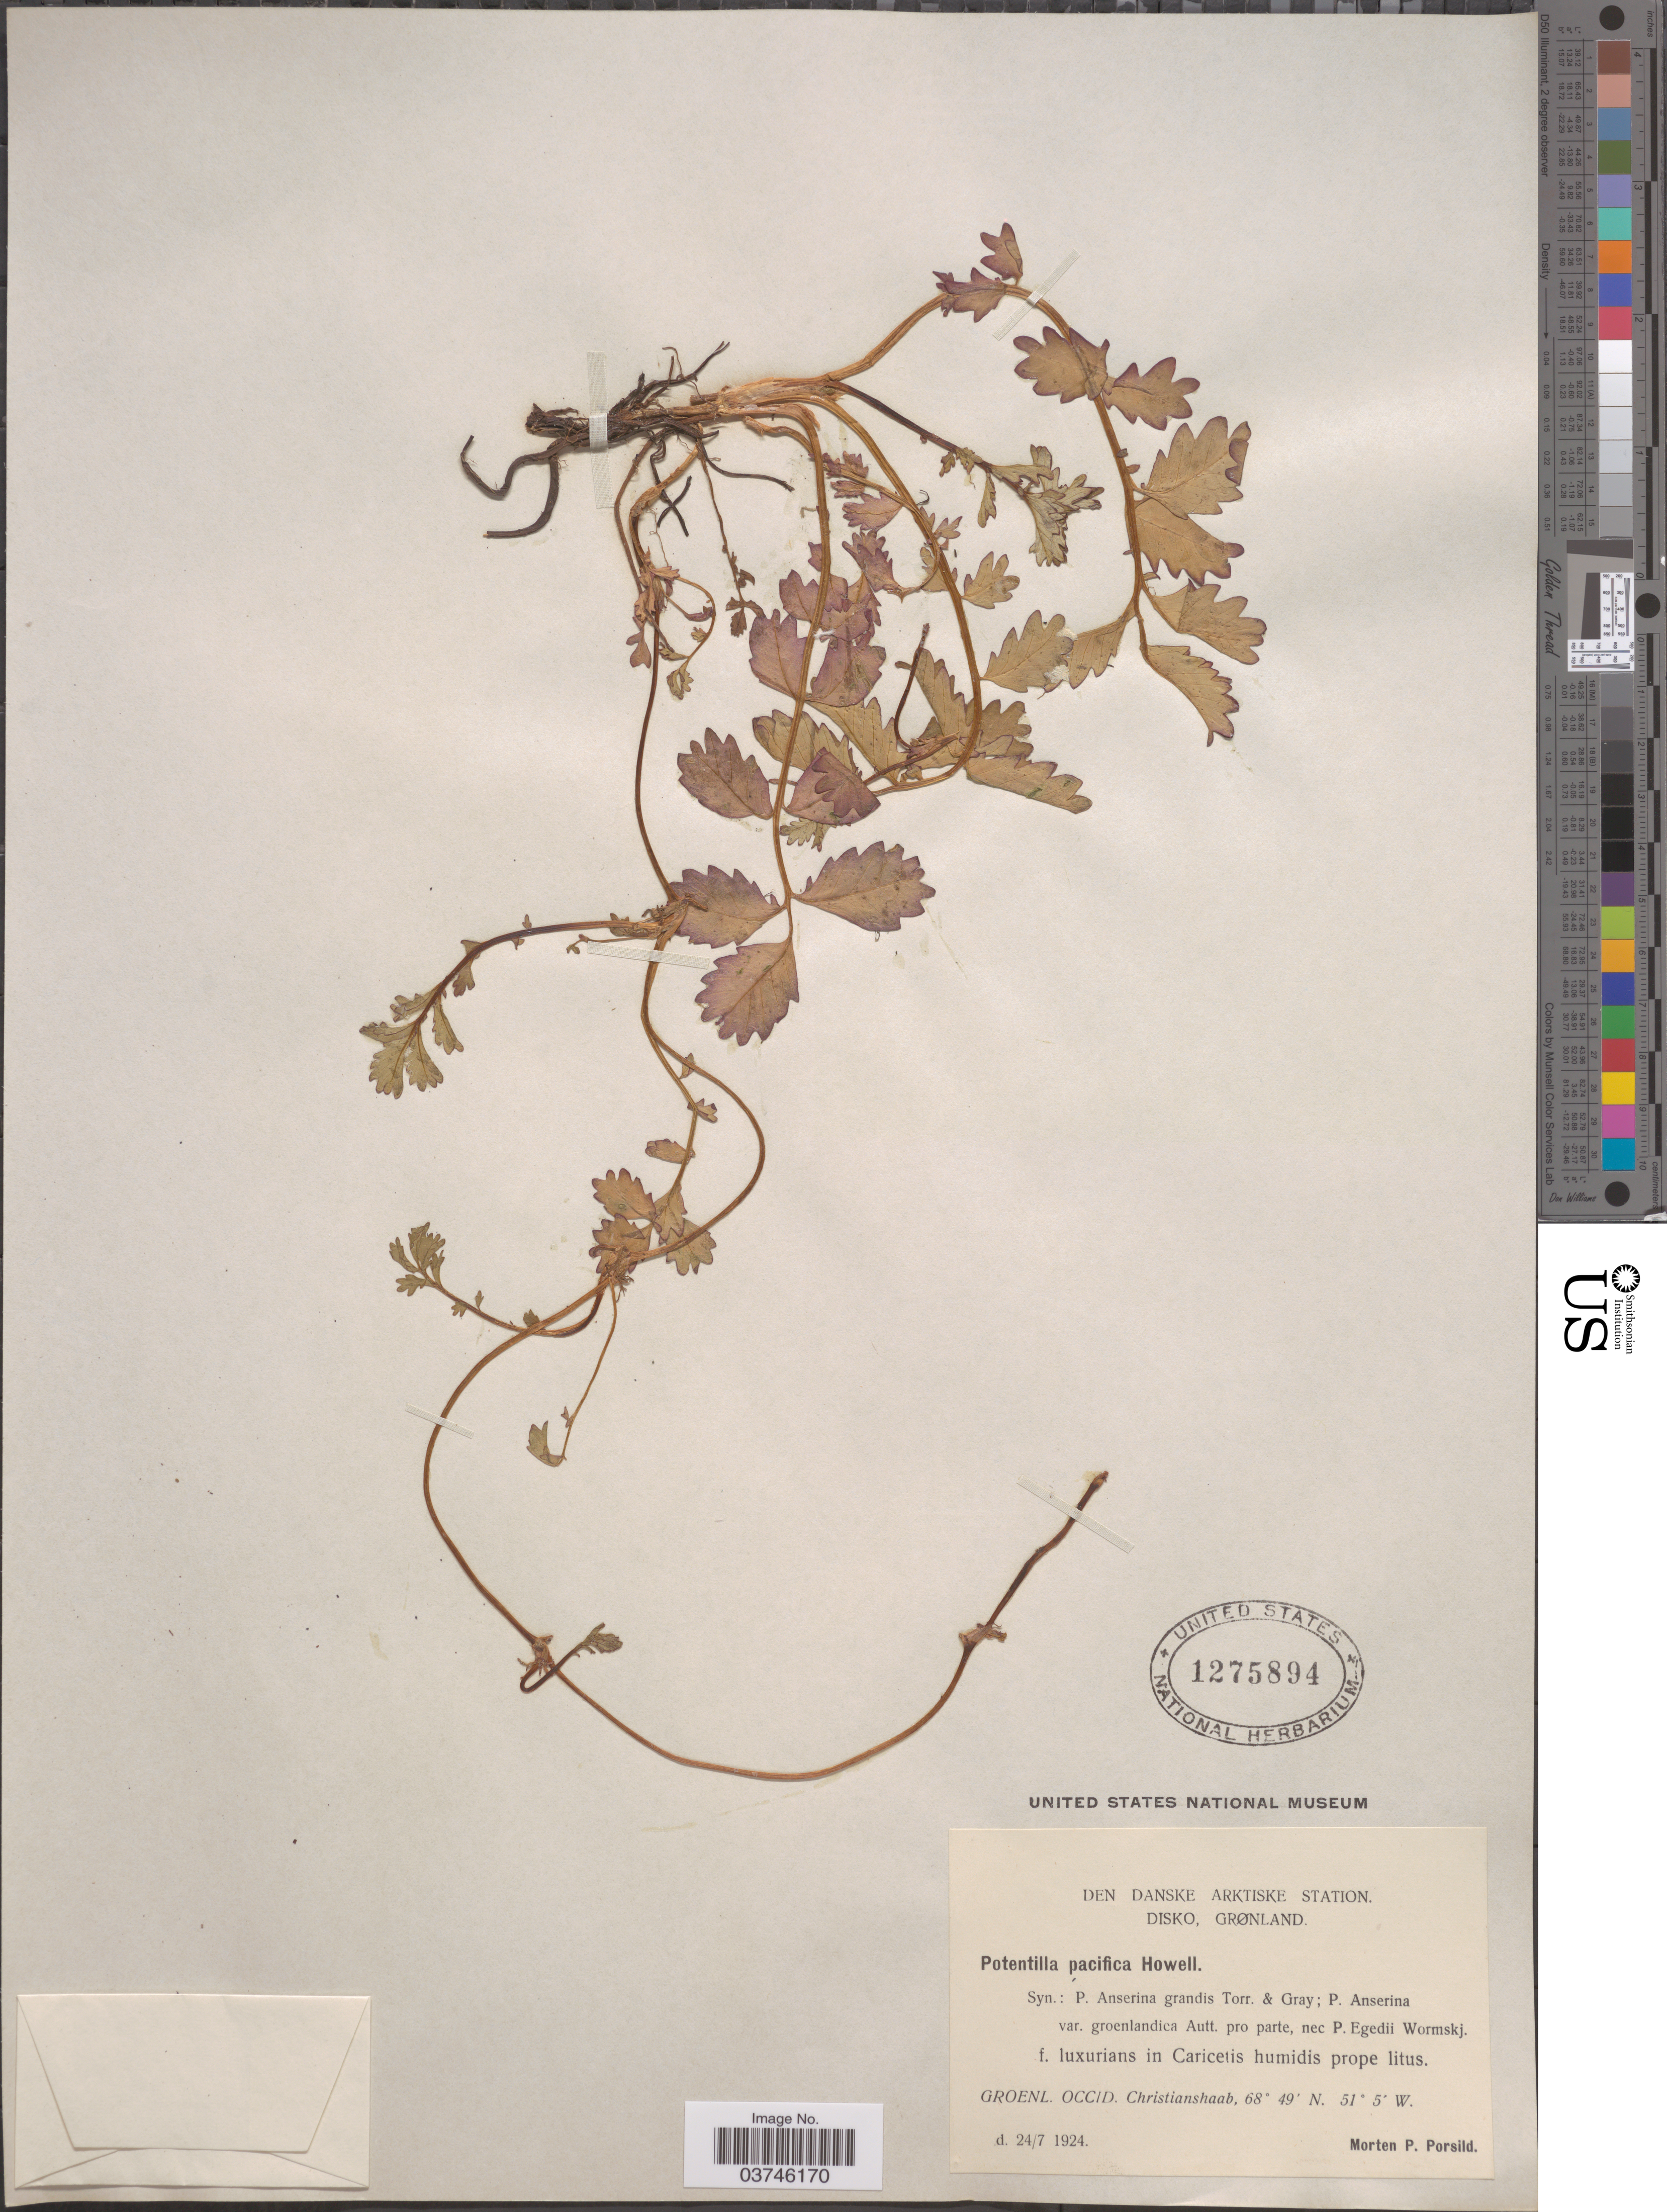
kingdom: Plantae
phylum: Tracheophyta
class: Magnoliopsida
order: Rosales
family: Rosaceae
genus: Argentina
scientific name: Argentina pacifica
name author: (Howell) Rydb.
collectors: M. P. Porsild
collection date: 1924-07-24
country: Greenland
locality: Den Danske Arktiske Station. Disko, Grønland. Groenl. Occid. Christianshaab.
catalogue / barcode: US 1275894